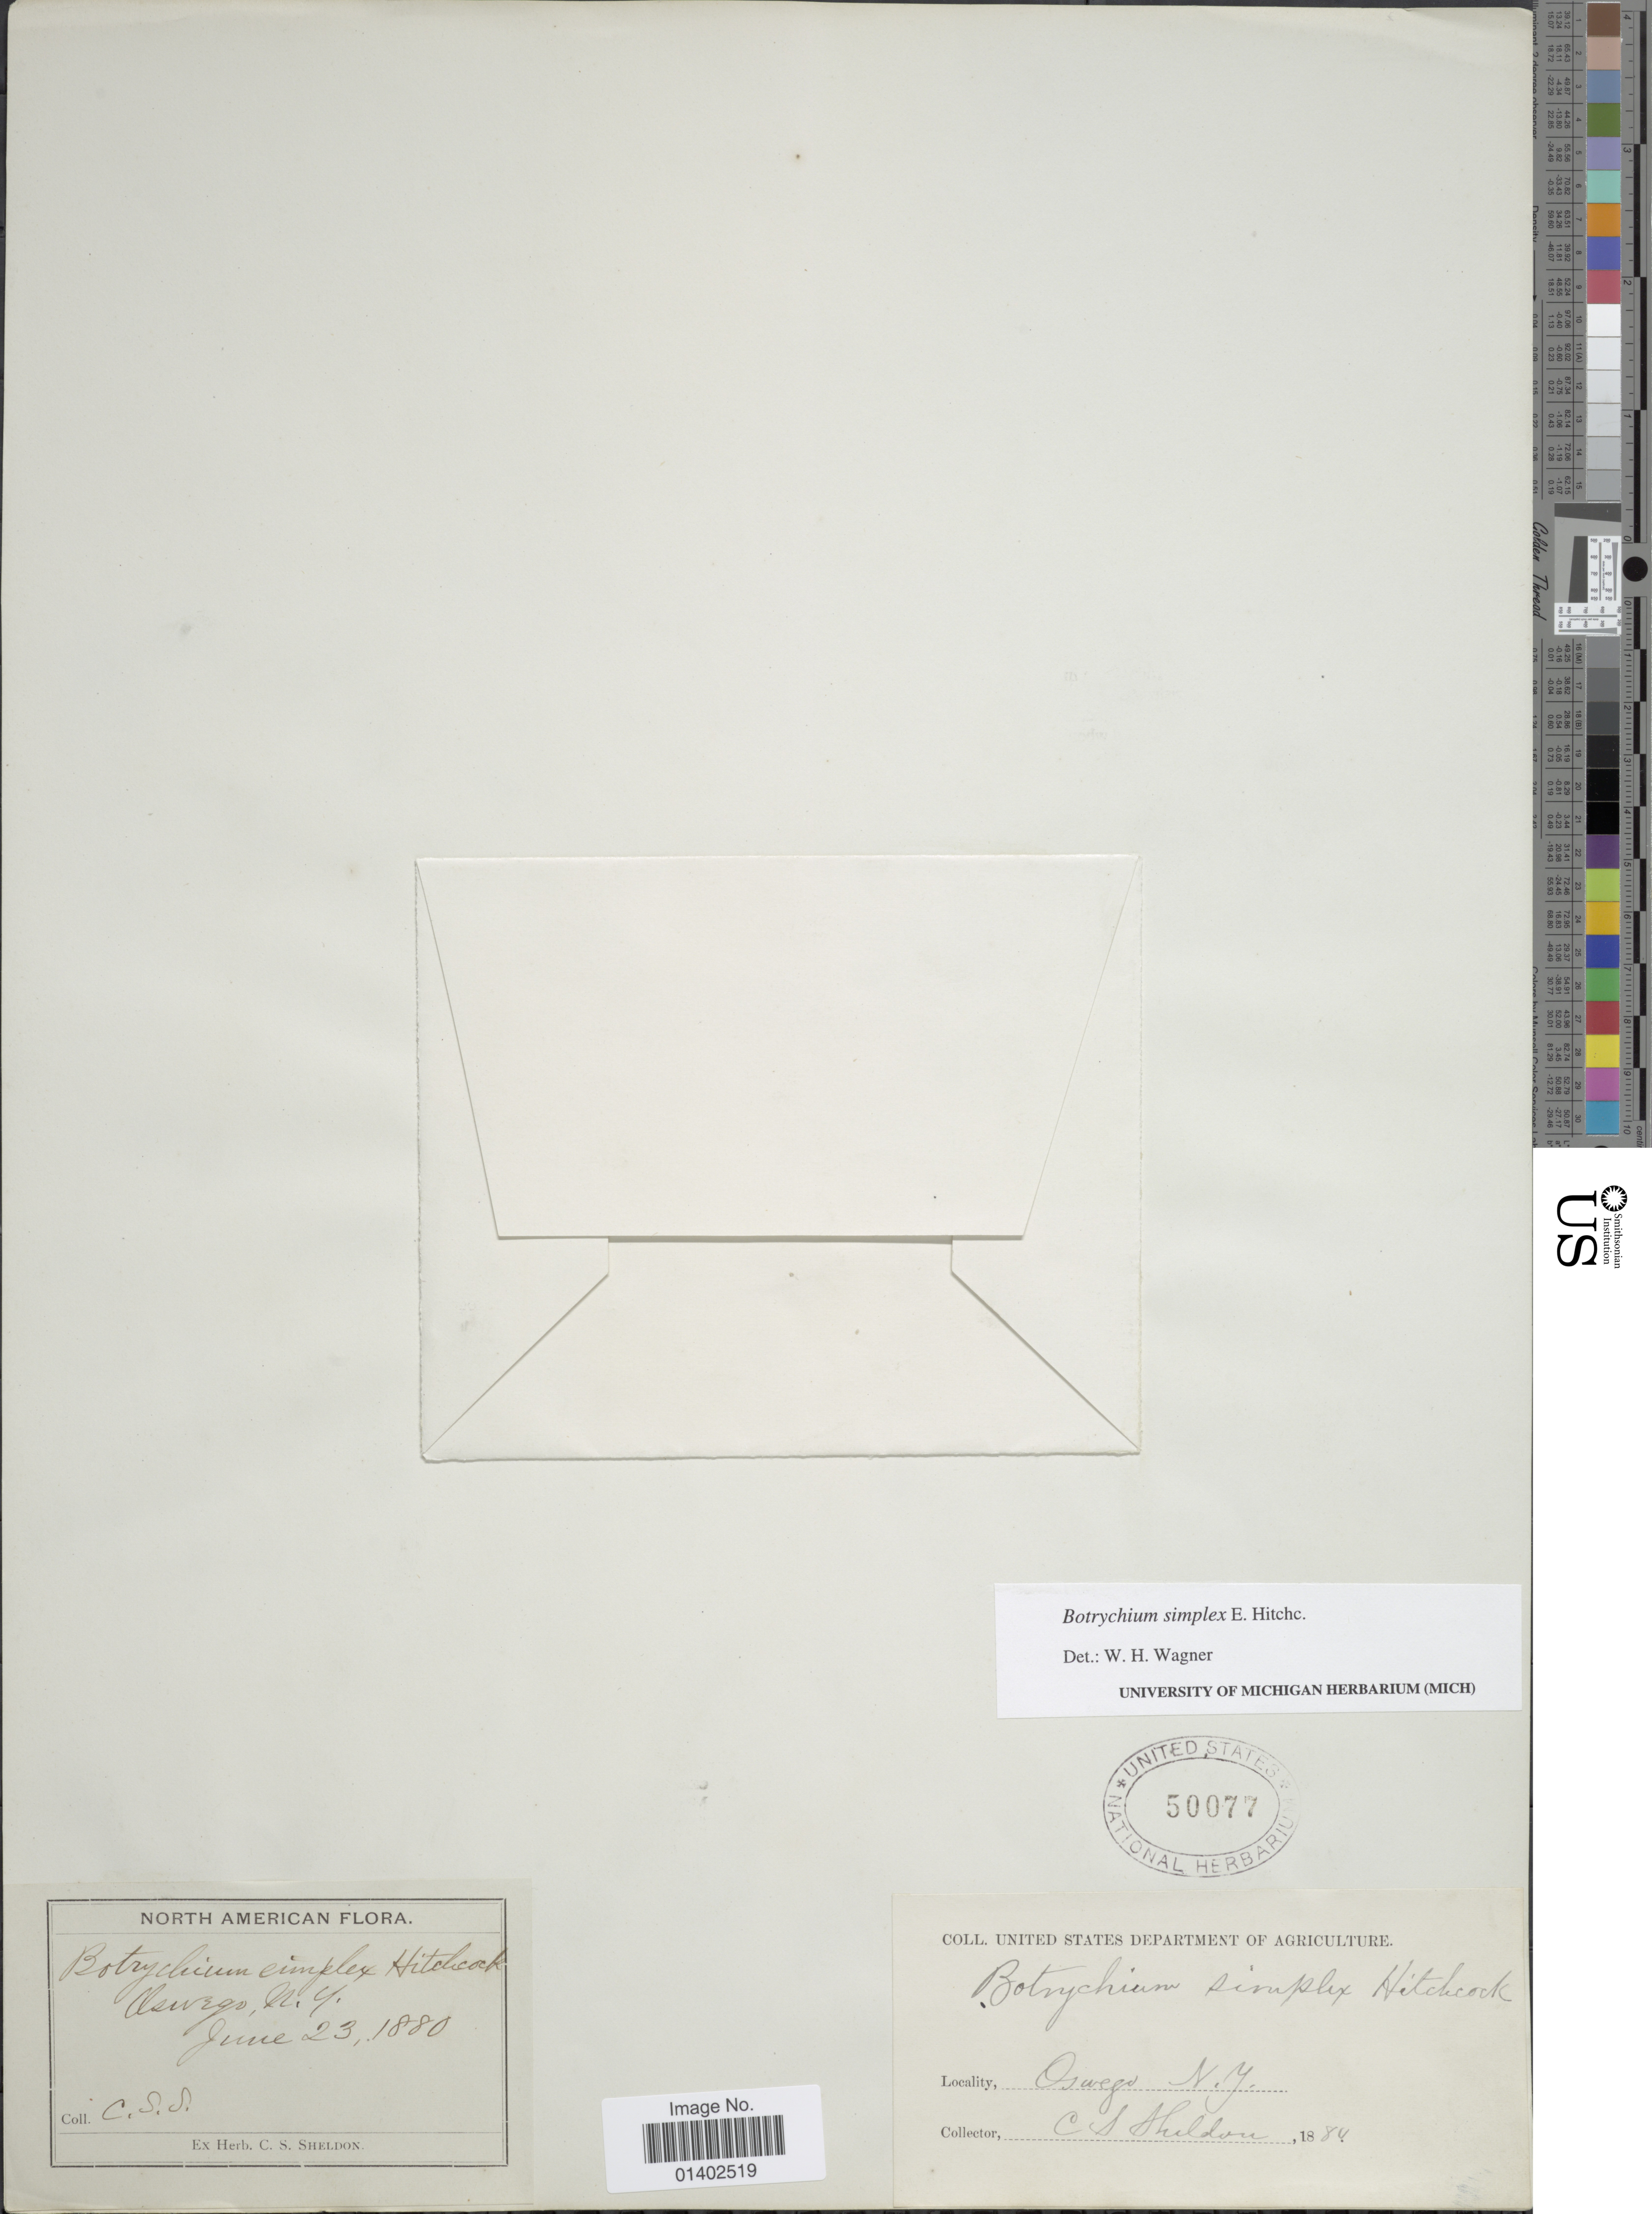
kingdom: Plantae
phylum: Tracheophyta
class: Polypodiopsida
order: Ophioglossales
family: Ophioglossaceae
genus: Botrychium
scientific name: Botrychium simplex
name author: E. Hitchc.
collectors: C. S. Sheldon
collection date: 1880-06-23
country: United States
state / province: New York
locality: Oswego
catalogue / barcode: US 50077